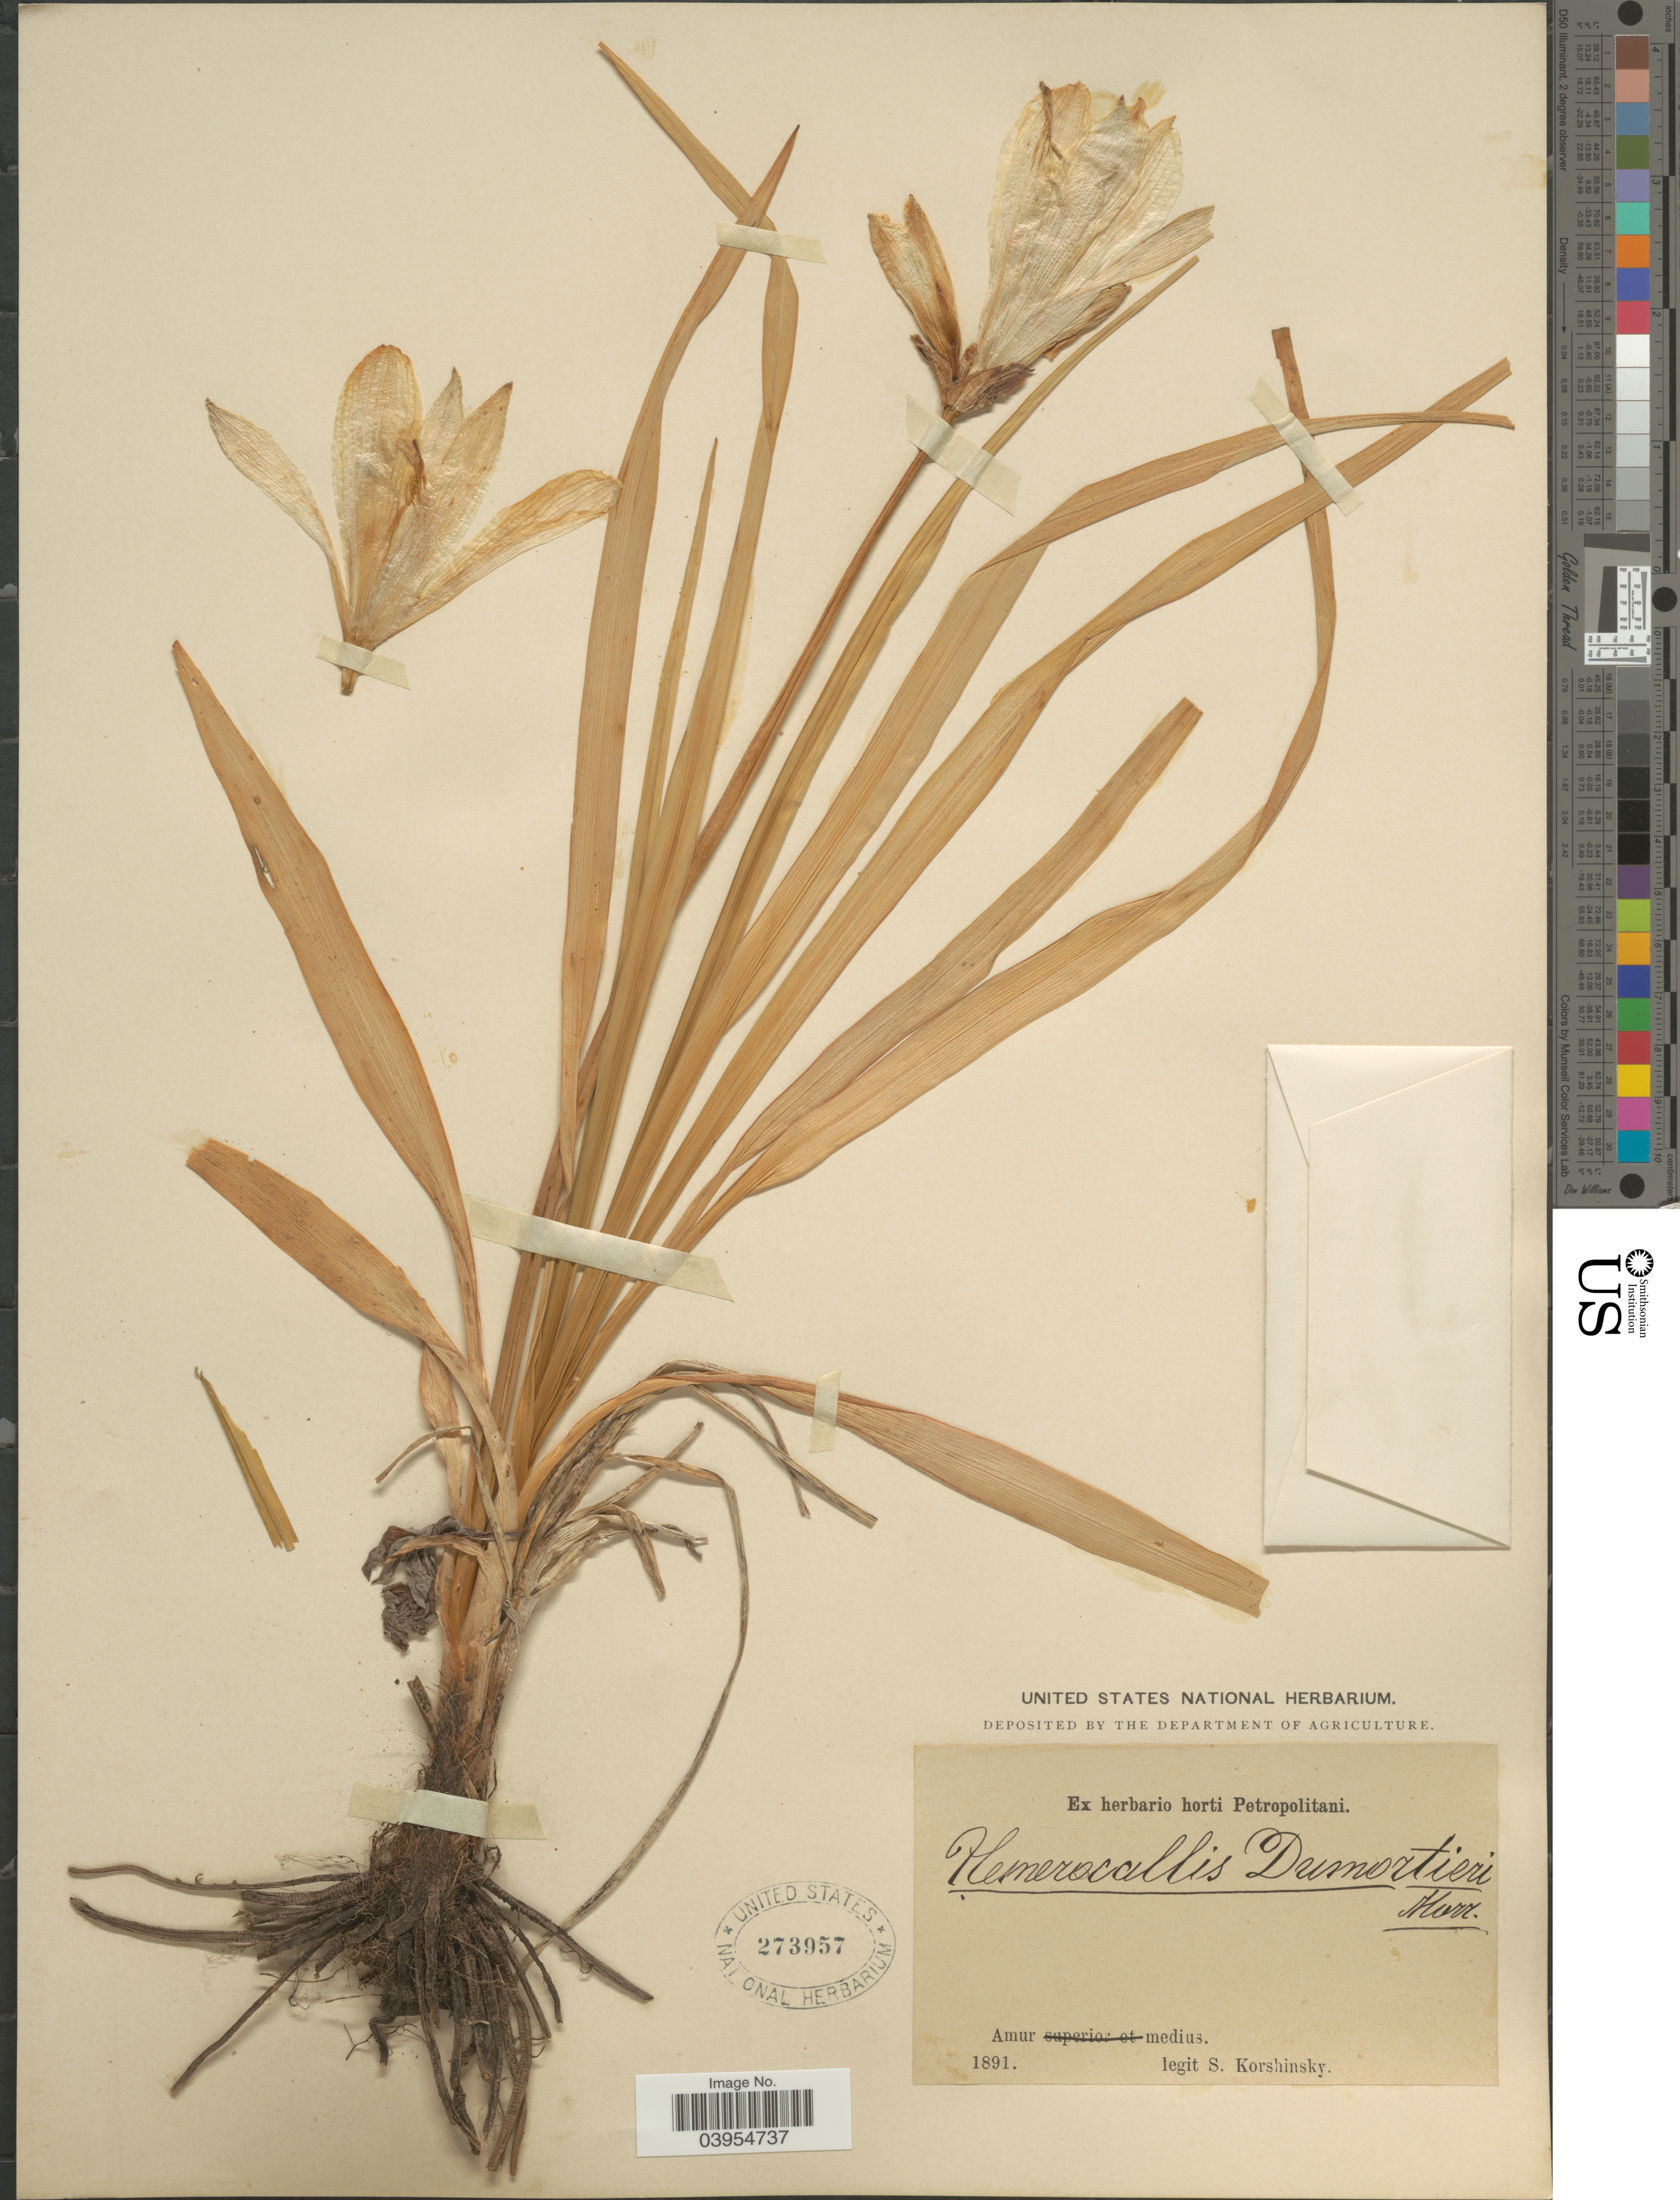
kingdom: Plantae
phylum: Tracheophyta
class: Liliopsida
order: Asparagales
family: Asphodelaceae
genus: Hemerocallis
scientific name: Hemerocallis dumortieri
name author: C. Morren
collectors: S. I. Korshinsky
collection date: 1891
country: Russian Federation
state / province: Amur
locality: Amur medius.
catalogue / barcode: US 273957